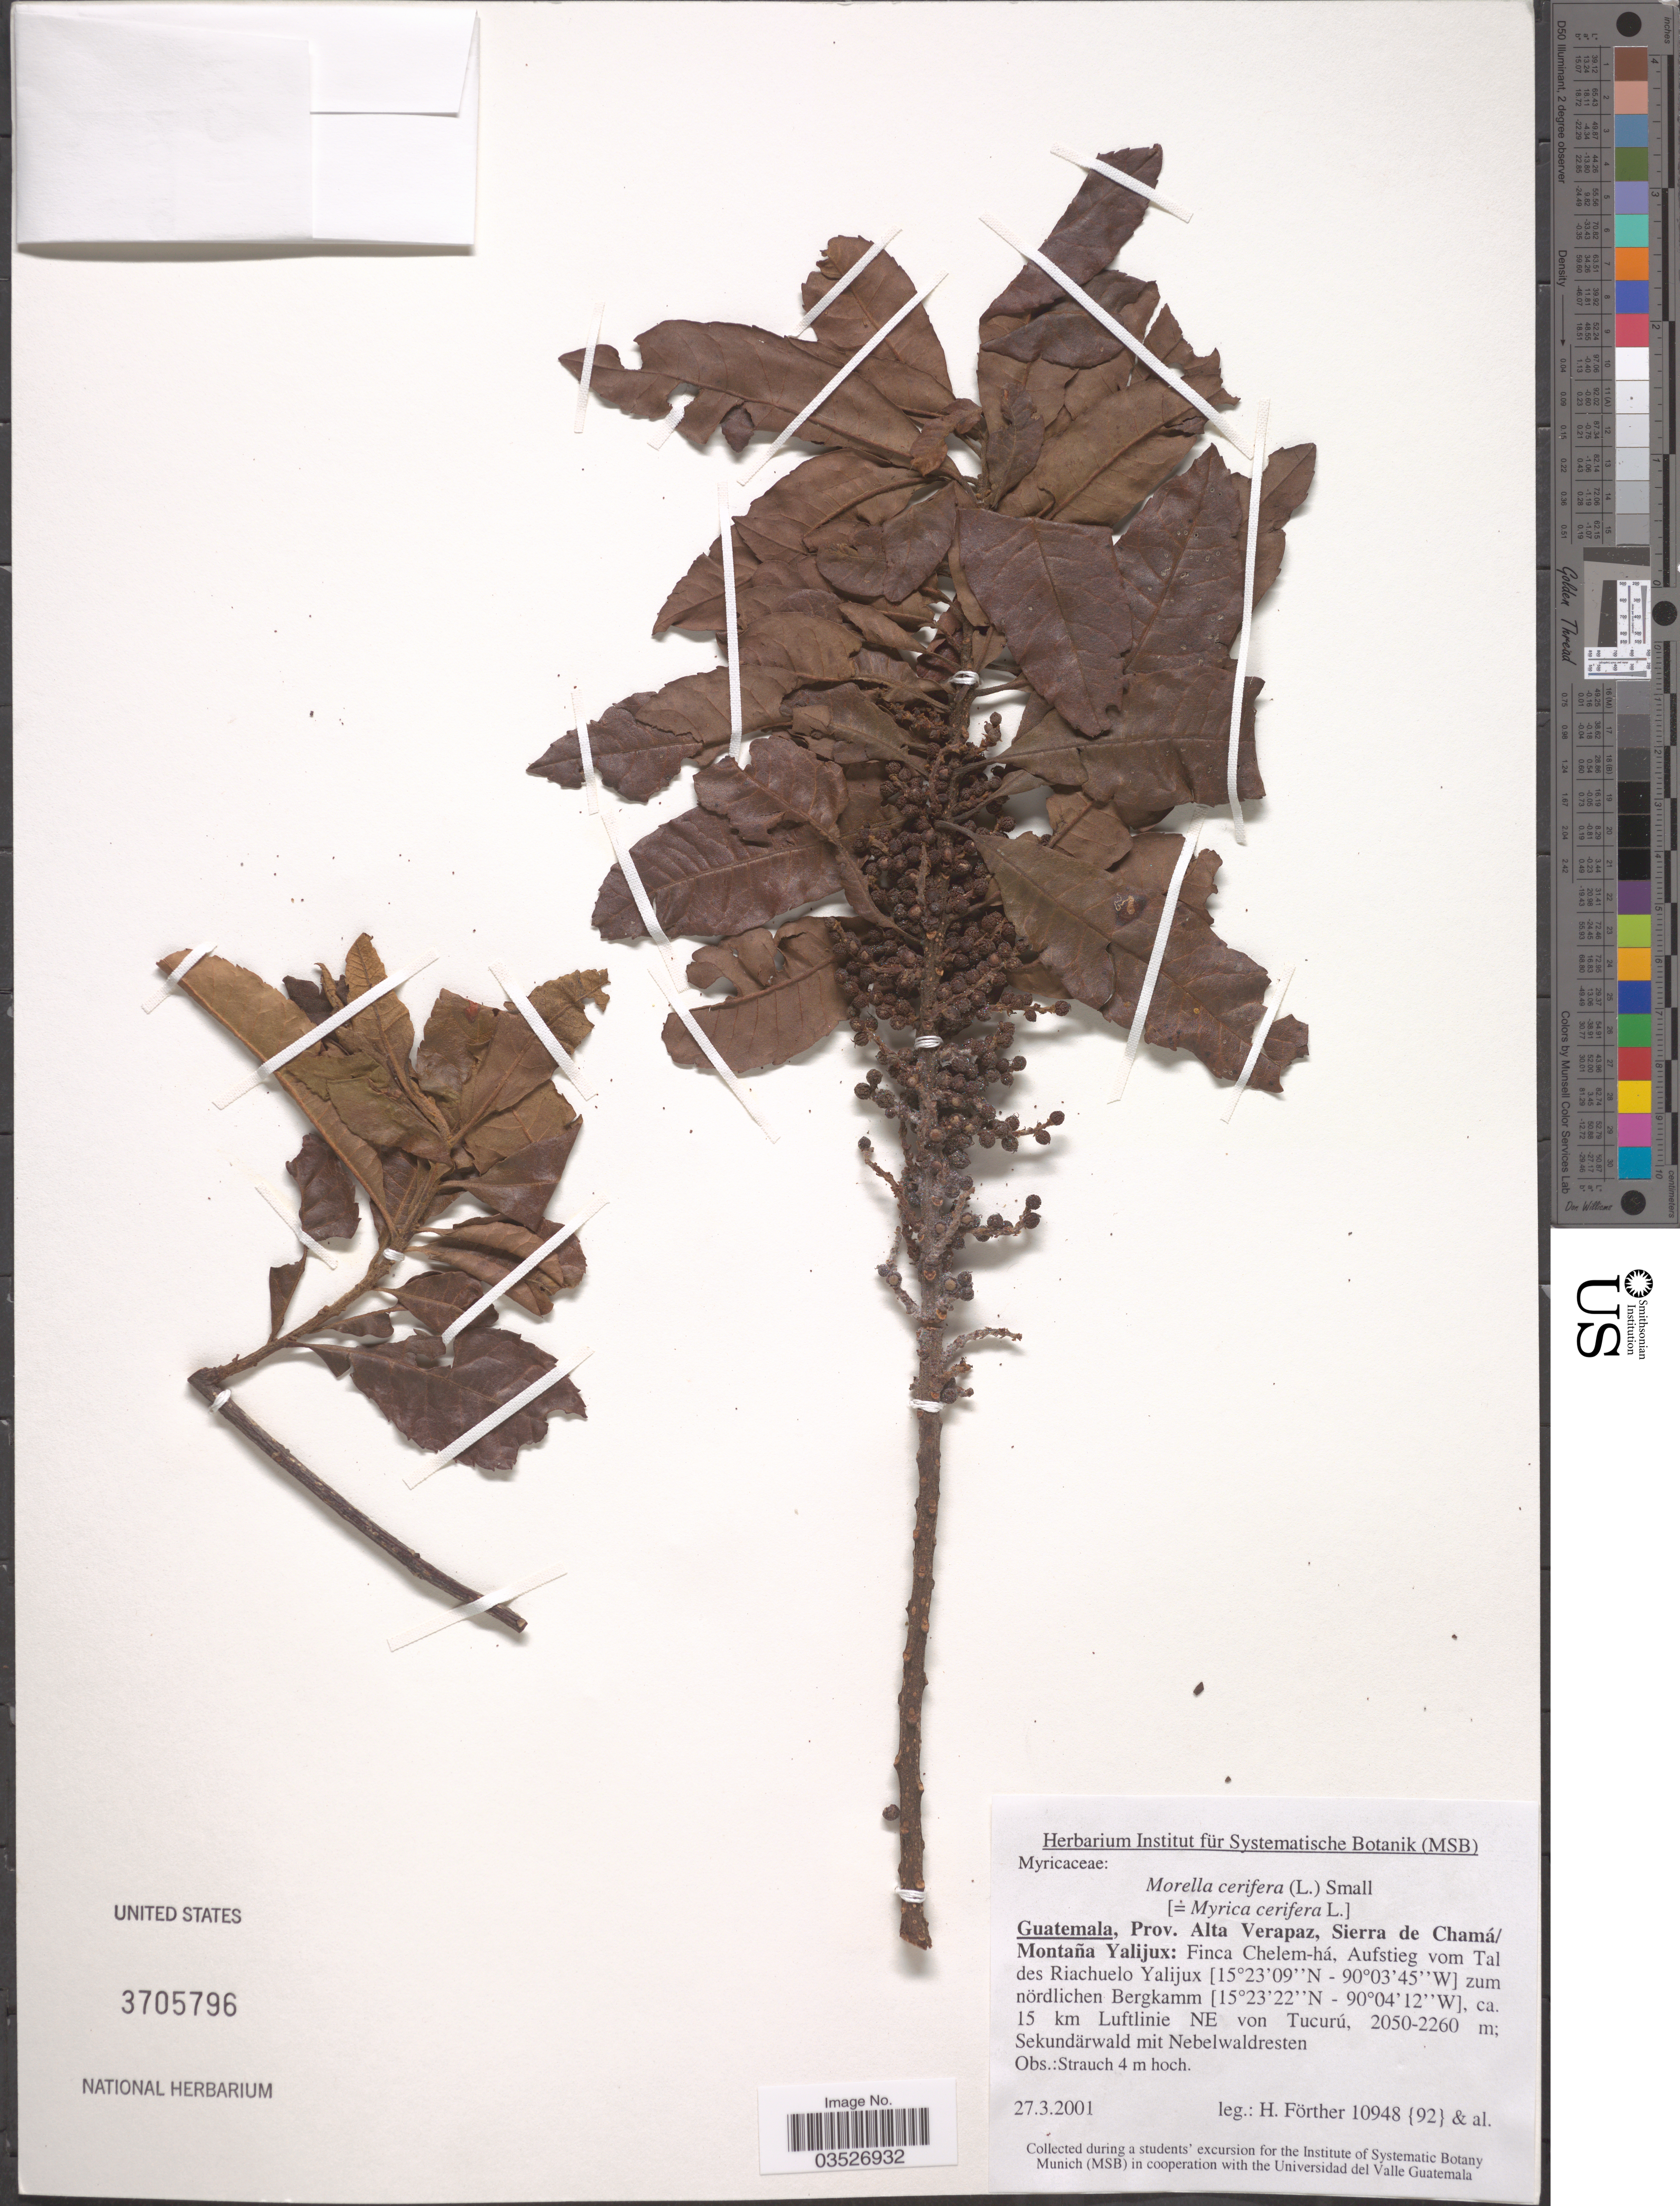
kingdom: Plantae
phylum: Tracheophyta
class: Magnoliopsida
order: Fagales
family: Myricaceae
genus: Morella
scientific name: Morella cerifera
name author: (L.) Small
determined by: Wilbur, R. L.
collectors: H. Förther & et al.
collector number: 10948 {92}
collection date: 2001-03-27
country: Guatemala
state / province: Alta Verapaz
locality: Sierra de Chamá/ Montaña Yalijux: Finca Chelem-há, Aufstieg vom Tal des Riachuelo Yalijux zum nördlichen Bergkamm, ca. 15 km Luftlinie NE von Tucurú, Sekundärwald mit Nebelwaldresten.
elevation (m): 2050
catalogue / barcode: US 3705796